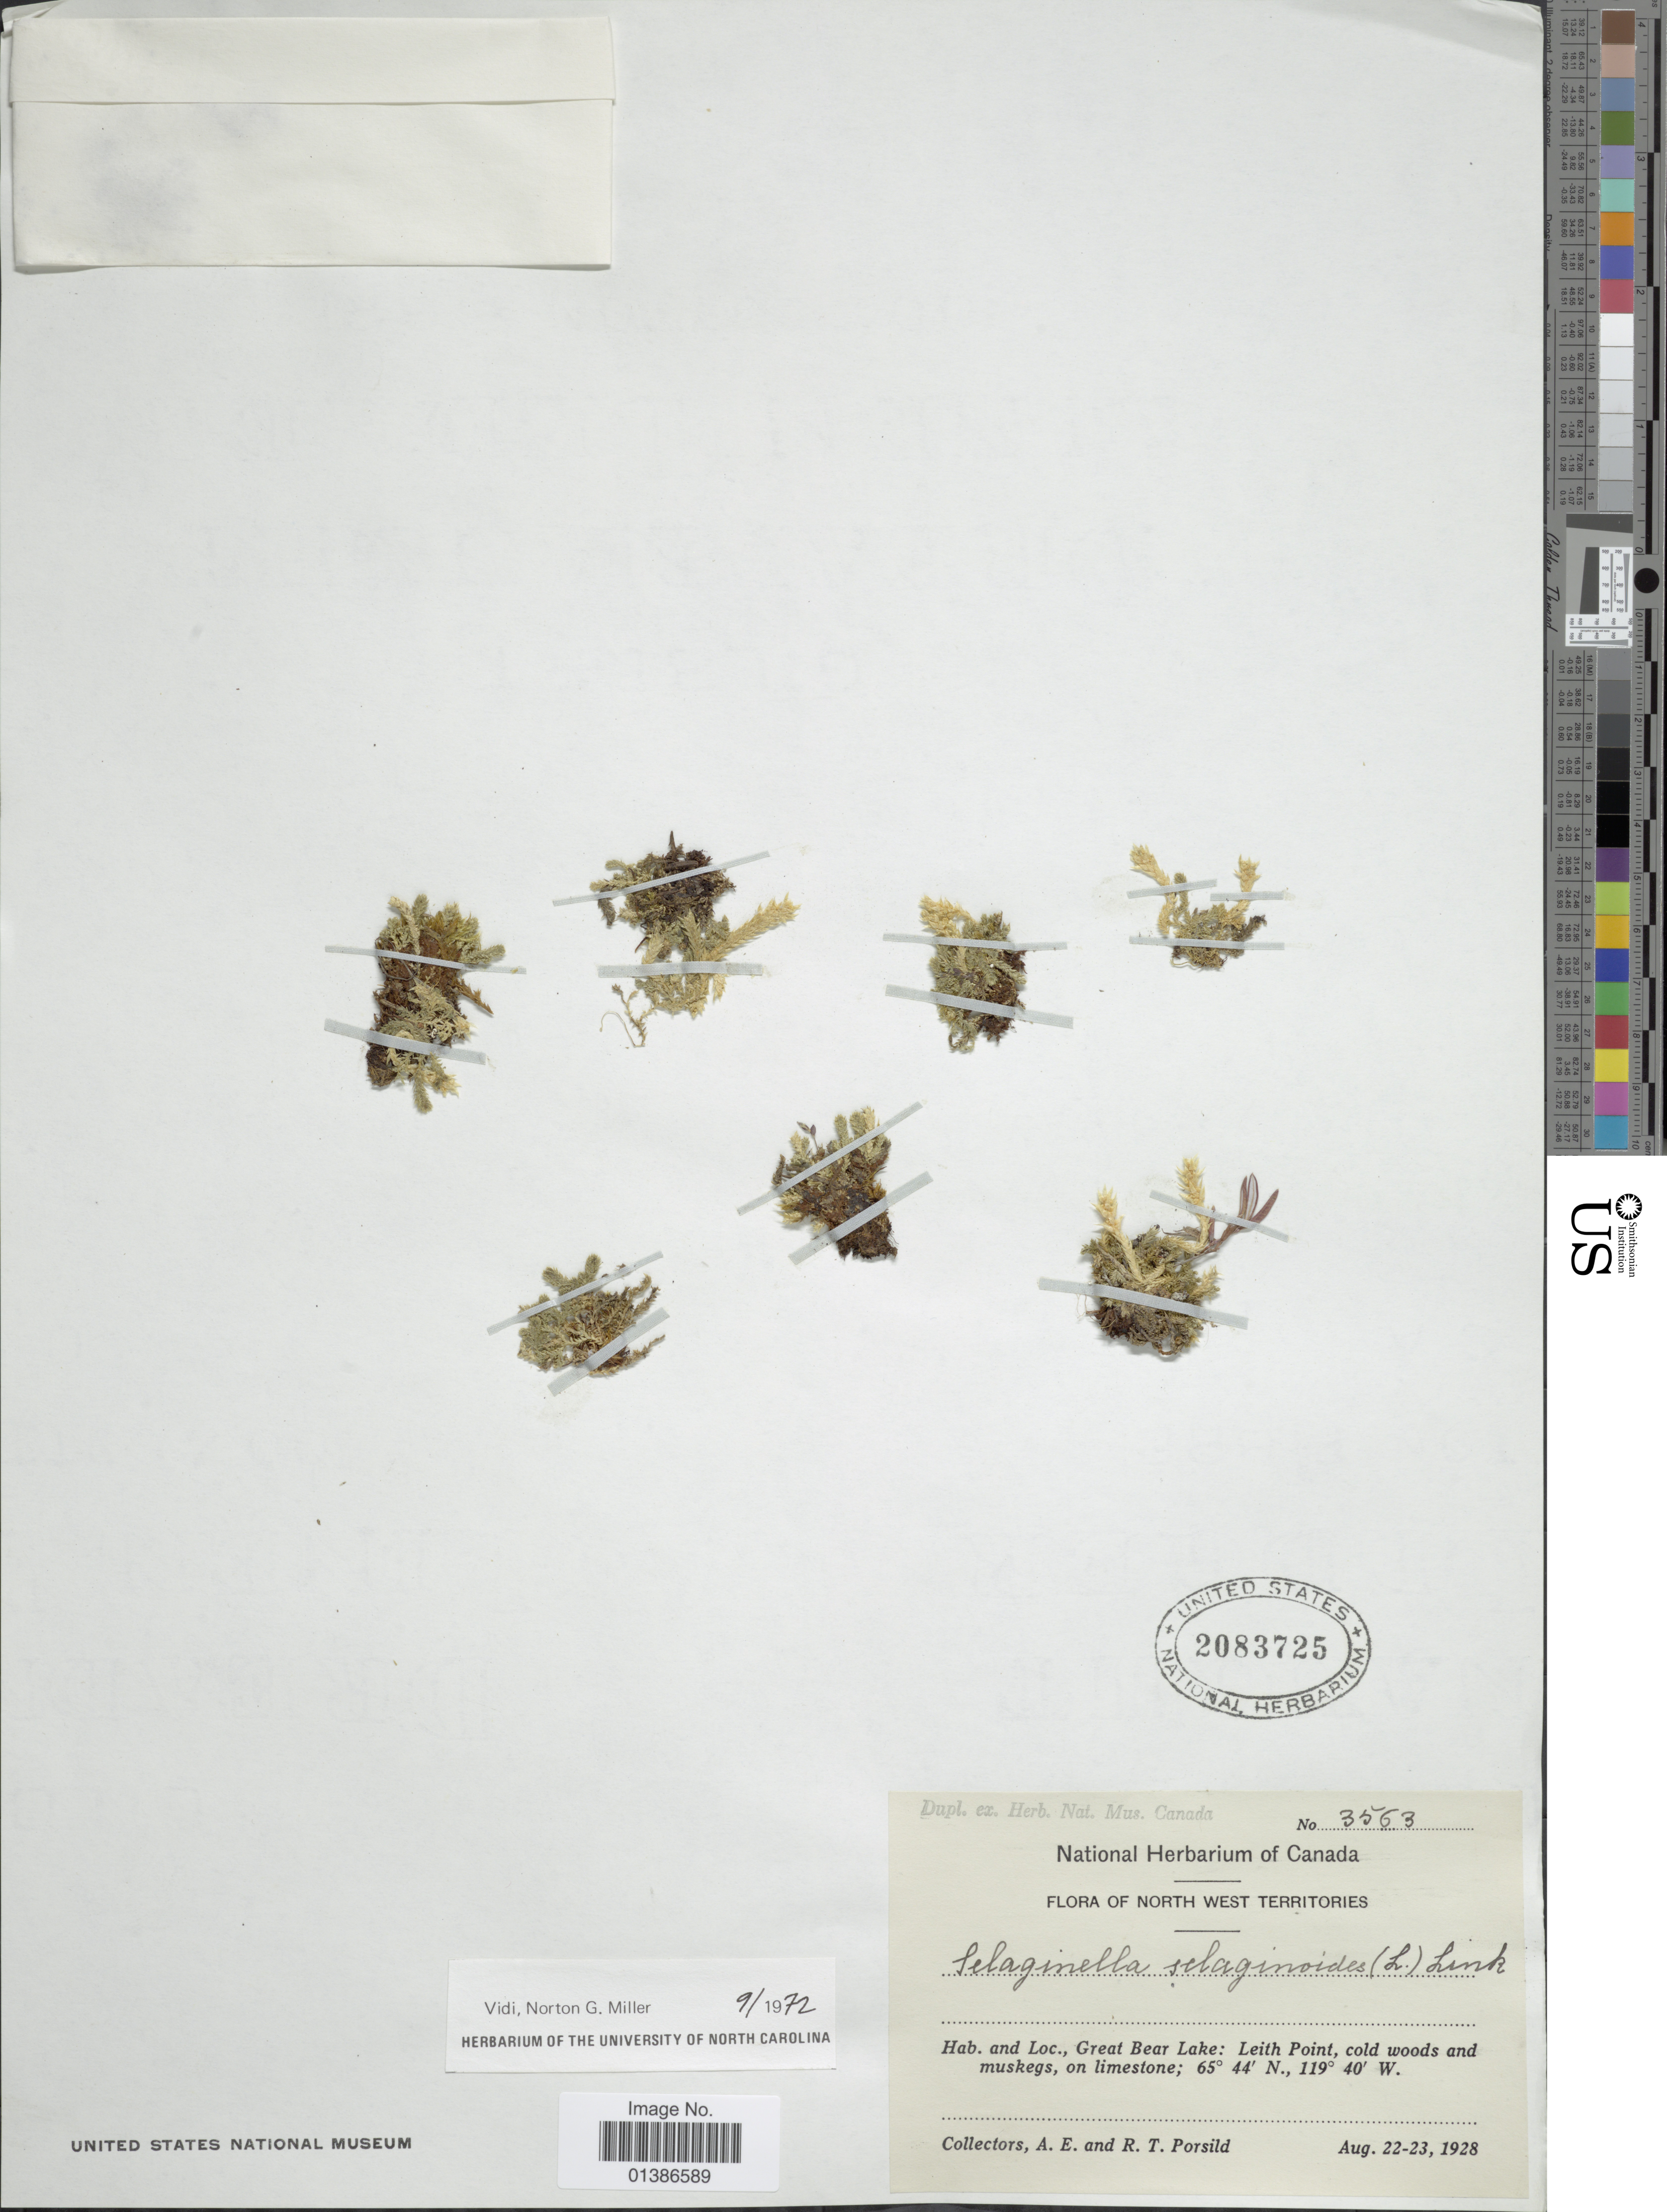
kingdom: Plantae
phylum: Tracheophyta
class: Lycopodiopsida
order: Selaginellales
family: Selaginellaceae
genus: Selaginella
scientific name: Selaginella selaginoides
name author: (L.) Link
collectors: A. E. Porsild & R. T. Porsild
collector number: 3563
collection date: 1928-08-22/1928-08-23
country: Canada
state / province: Northwest Territories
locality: Great Bear Lake: Leith Point, cold woods and muskegs, on limestone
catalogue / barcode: US 2083725